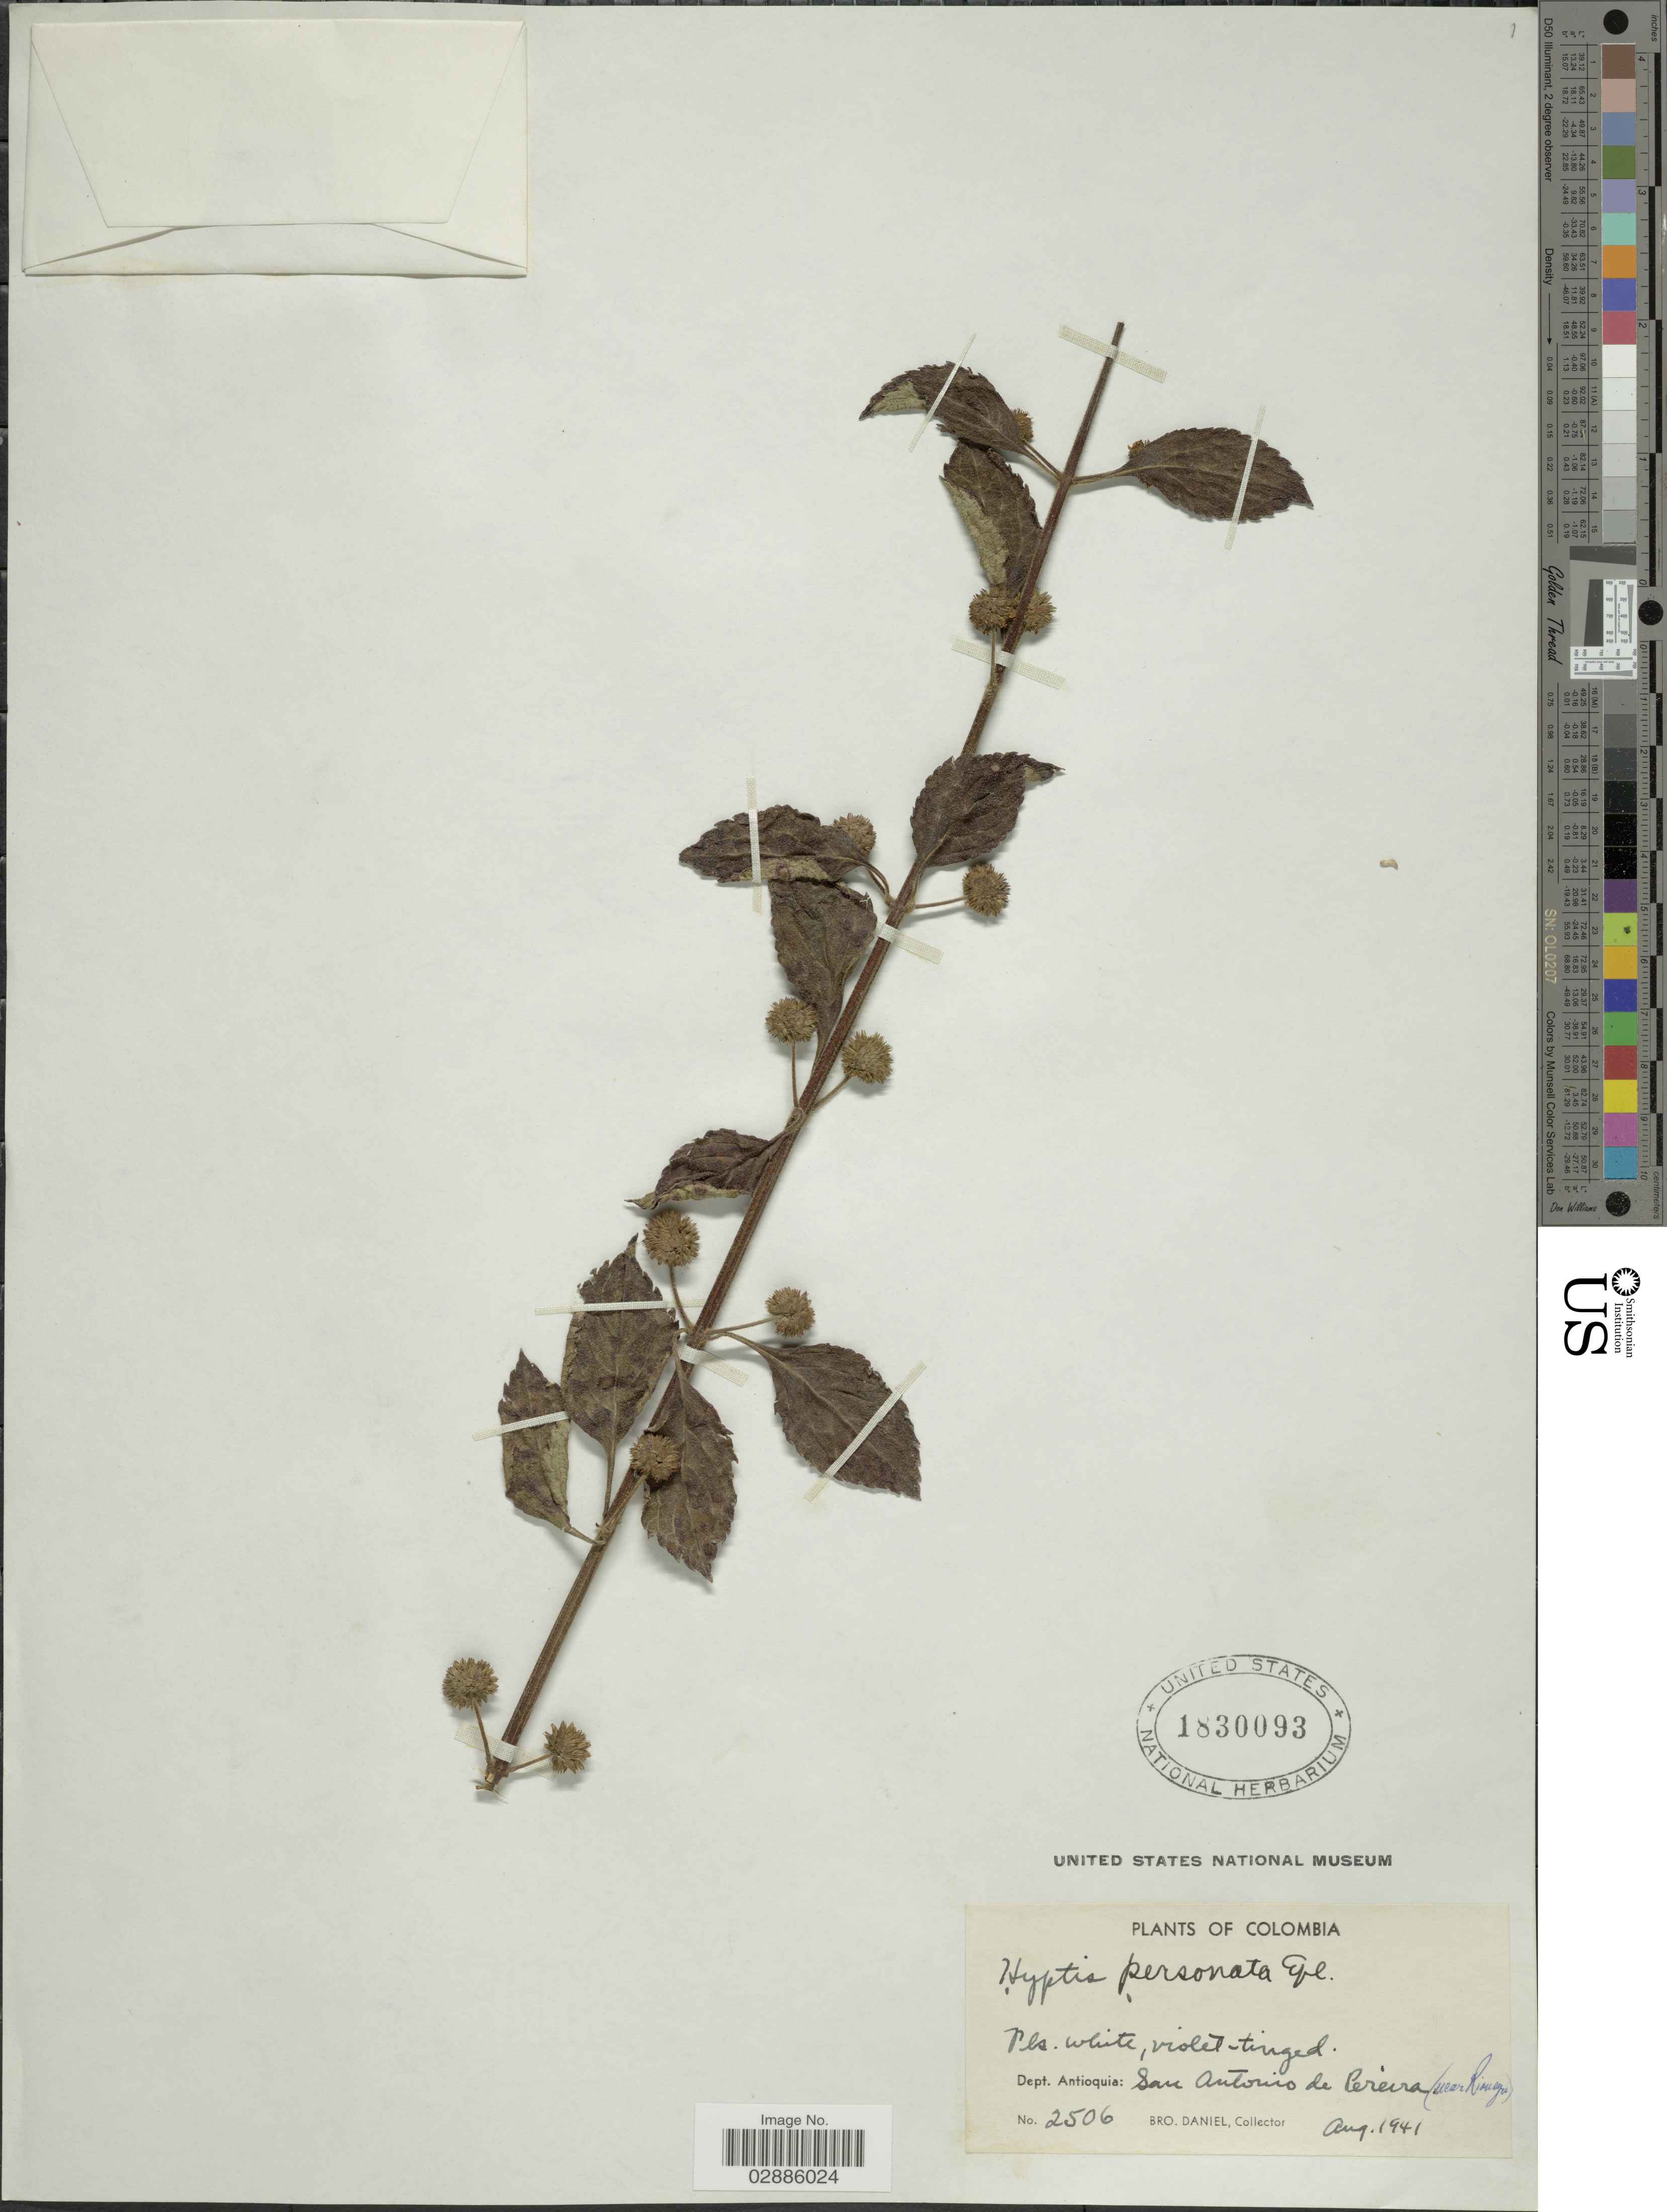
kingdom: Plantae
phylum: Tracheophyta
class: Magnoliopsida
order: Lamiales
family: Lamiaceae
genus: Hyptis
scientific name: Hyptis personata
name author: Epling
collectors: Bro. Daniel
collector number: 2506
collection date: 1941-08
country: Colombia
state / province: Antioquia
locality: San Antonio de Pereira (near Rio negro).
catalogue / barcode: US 1830093